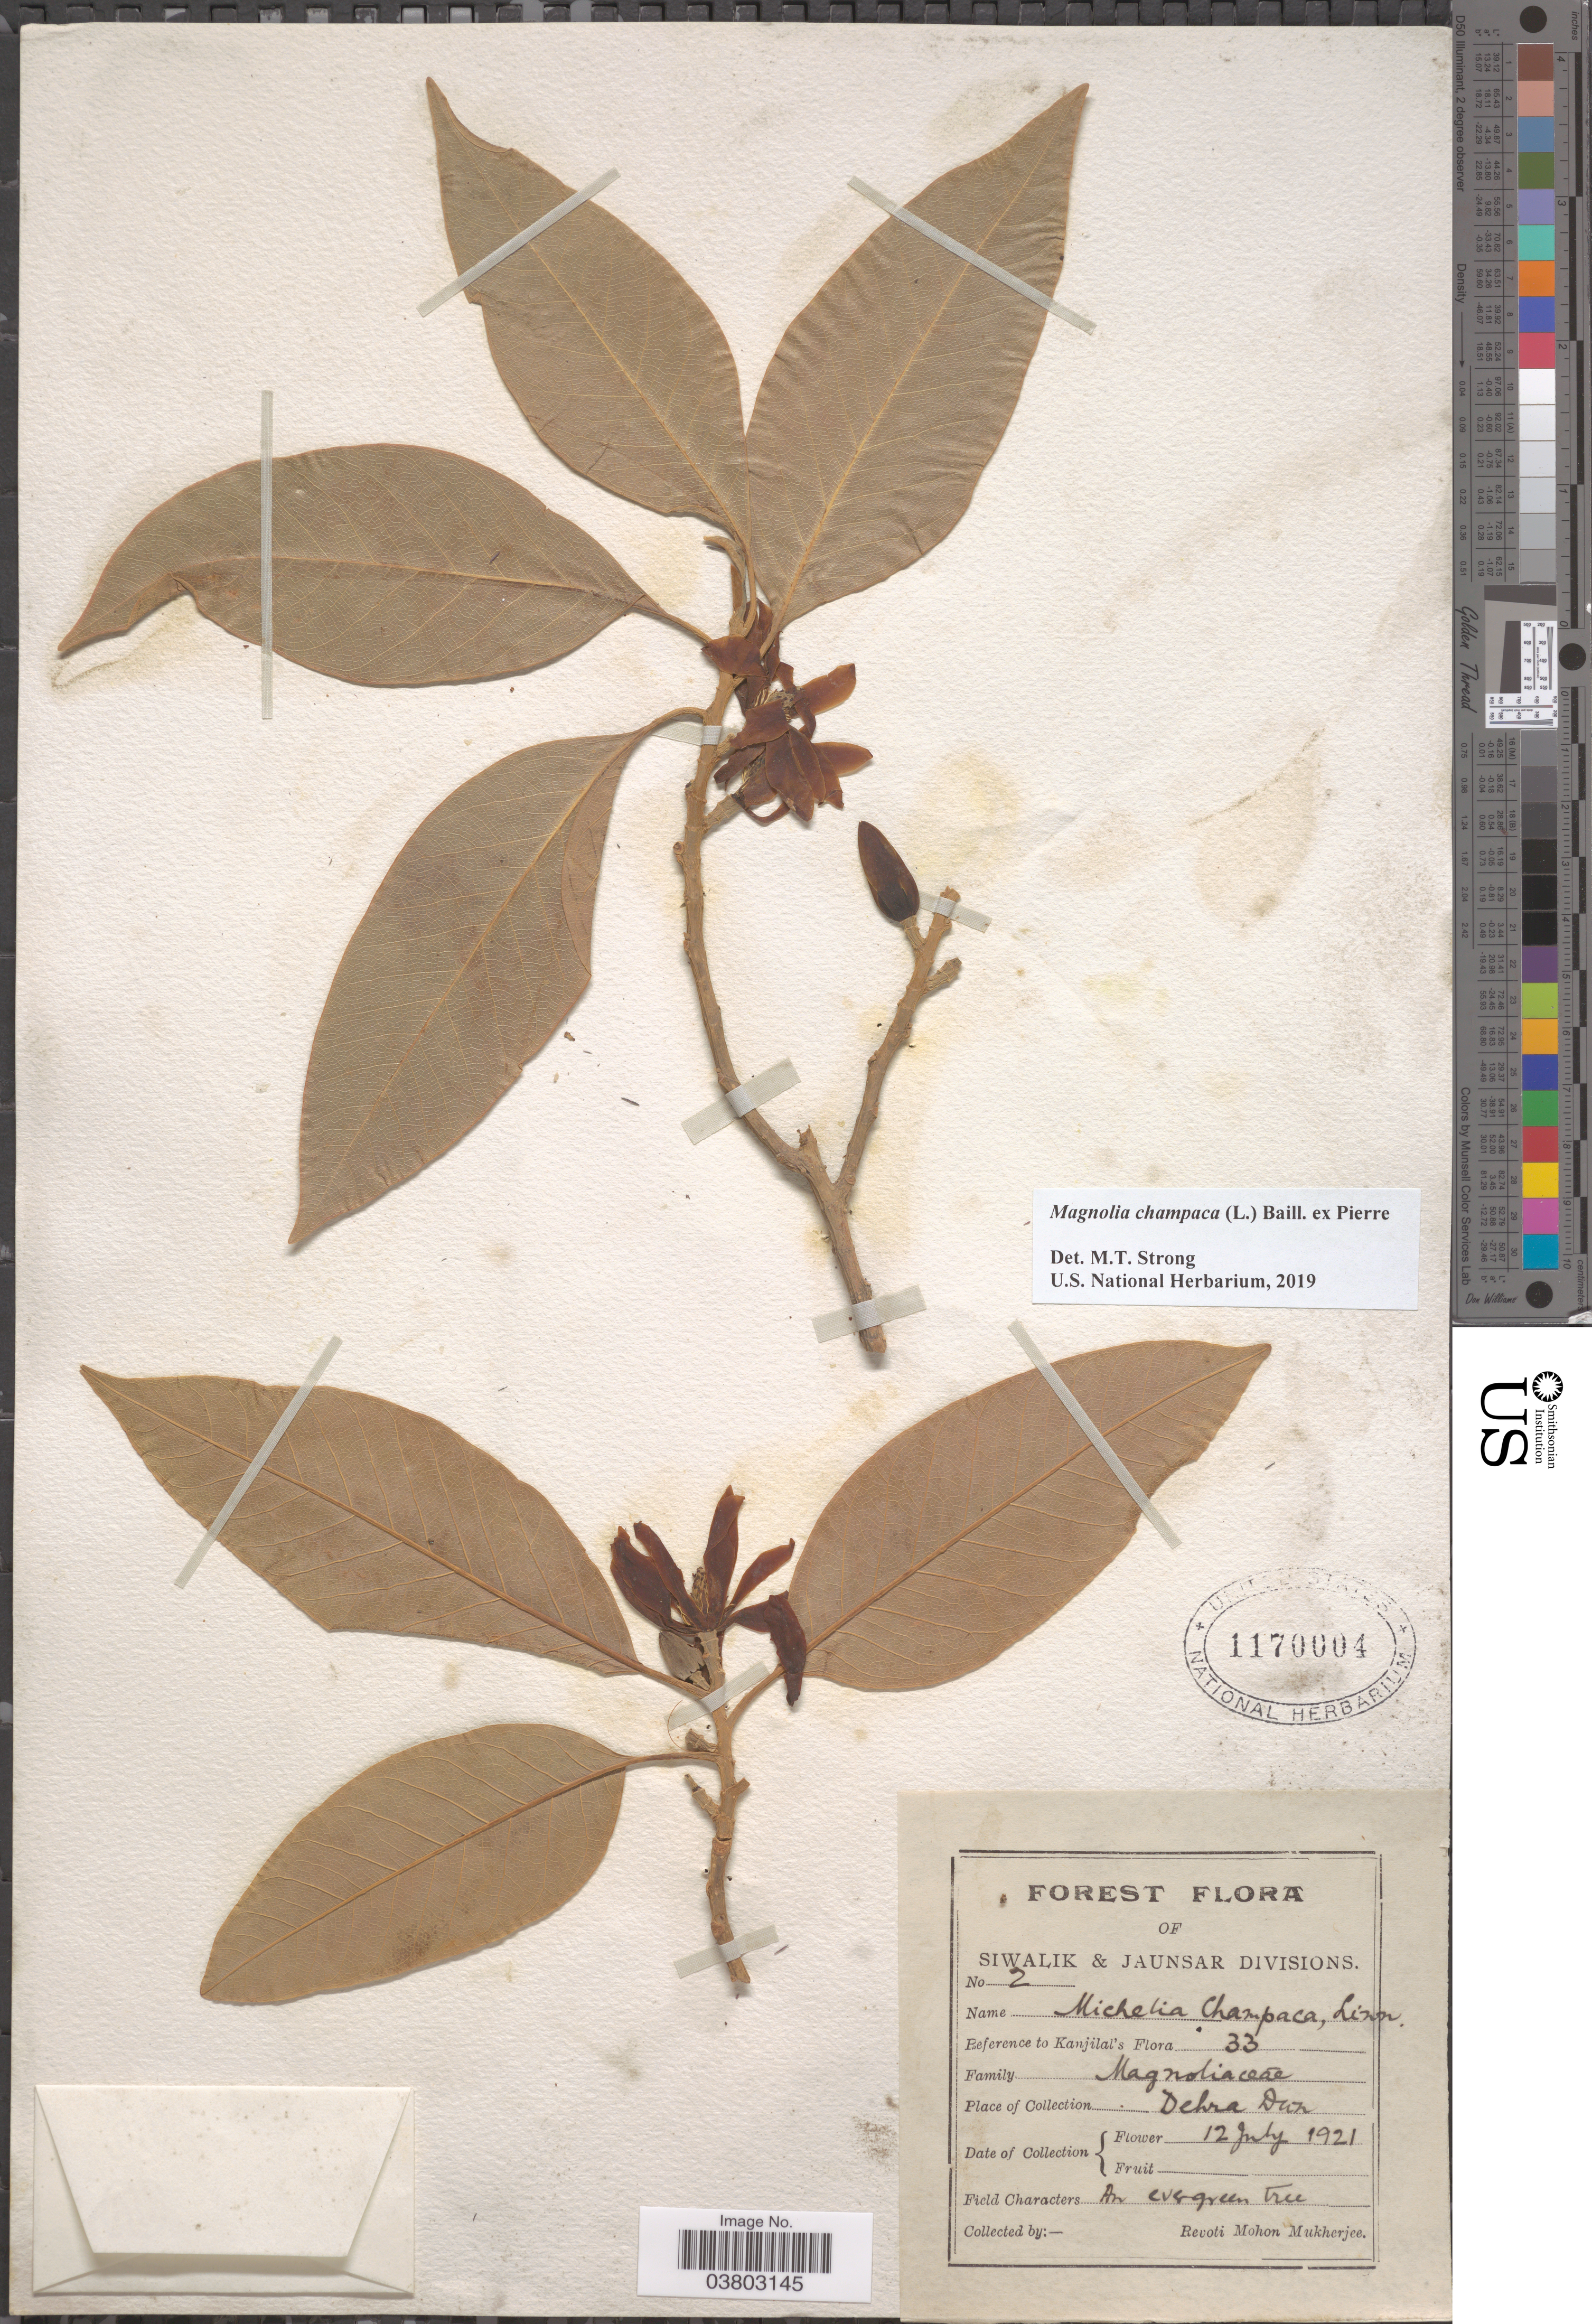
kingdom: Plantae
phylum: Tracheophyta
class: Magnoliopsida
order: Magnoliales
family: Magnoliaceae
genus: Magnolia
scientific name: Magnolia champaca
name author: (L.) Baill. ex Pierre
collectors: R. Mukherjee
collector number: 2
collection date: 1921-07-12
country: India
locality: Siwalik & Jaunsar Divisions. Dehra Dun.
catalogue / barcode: US 1170004